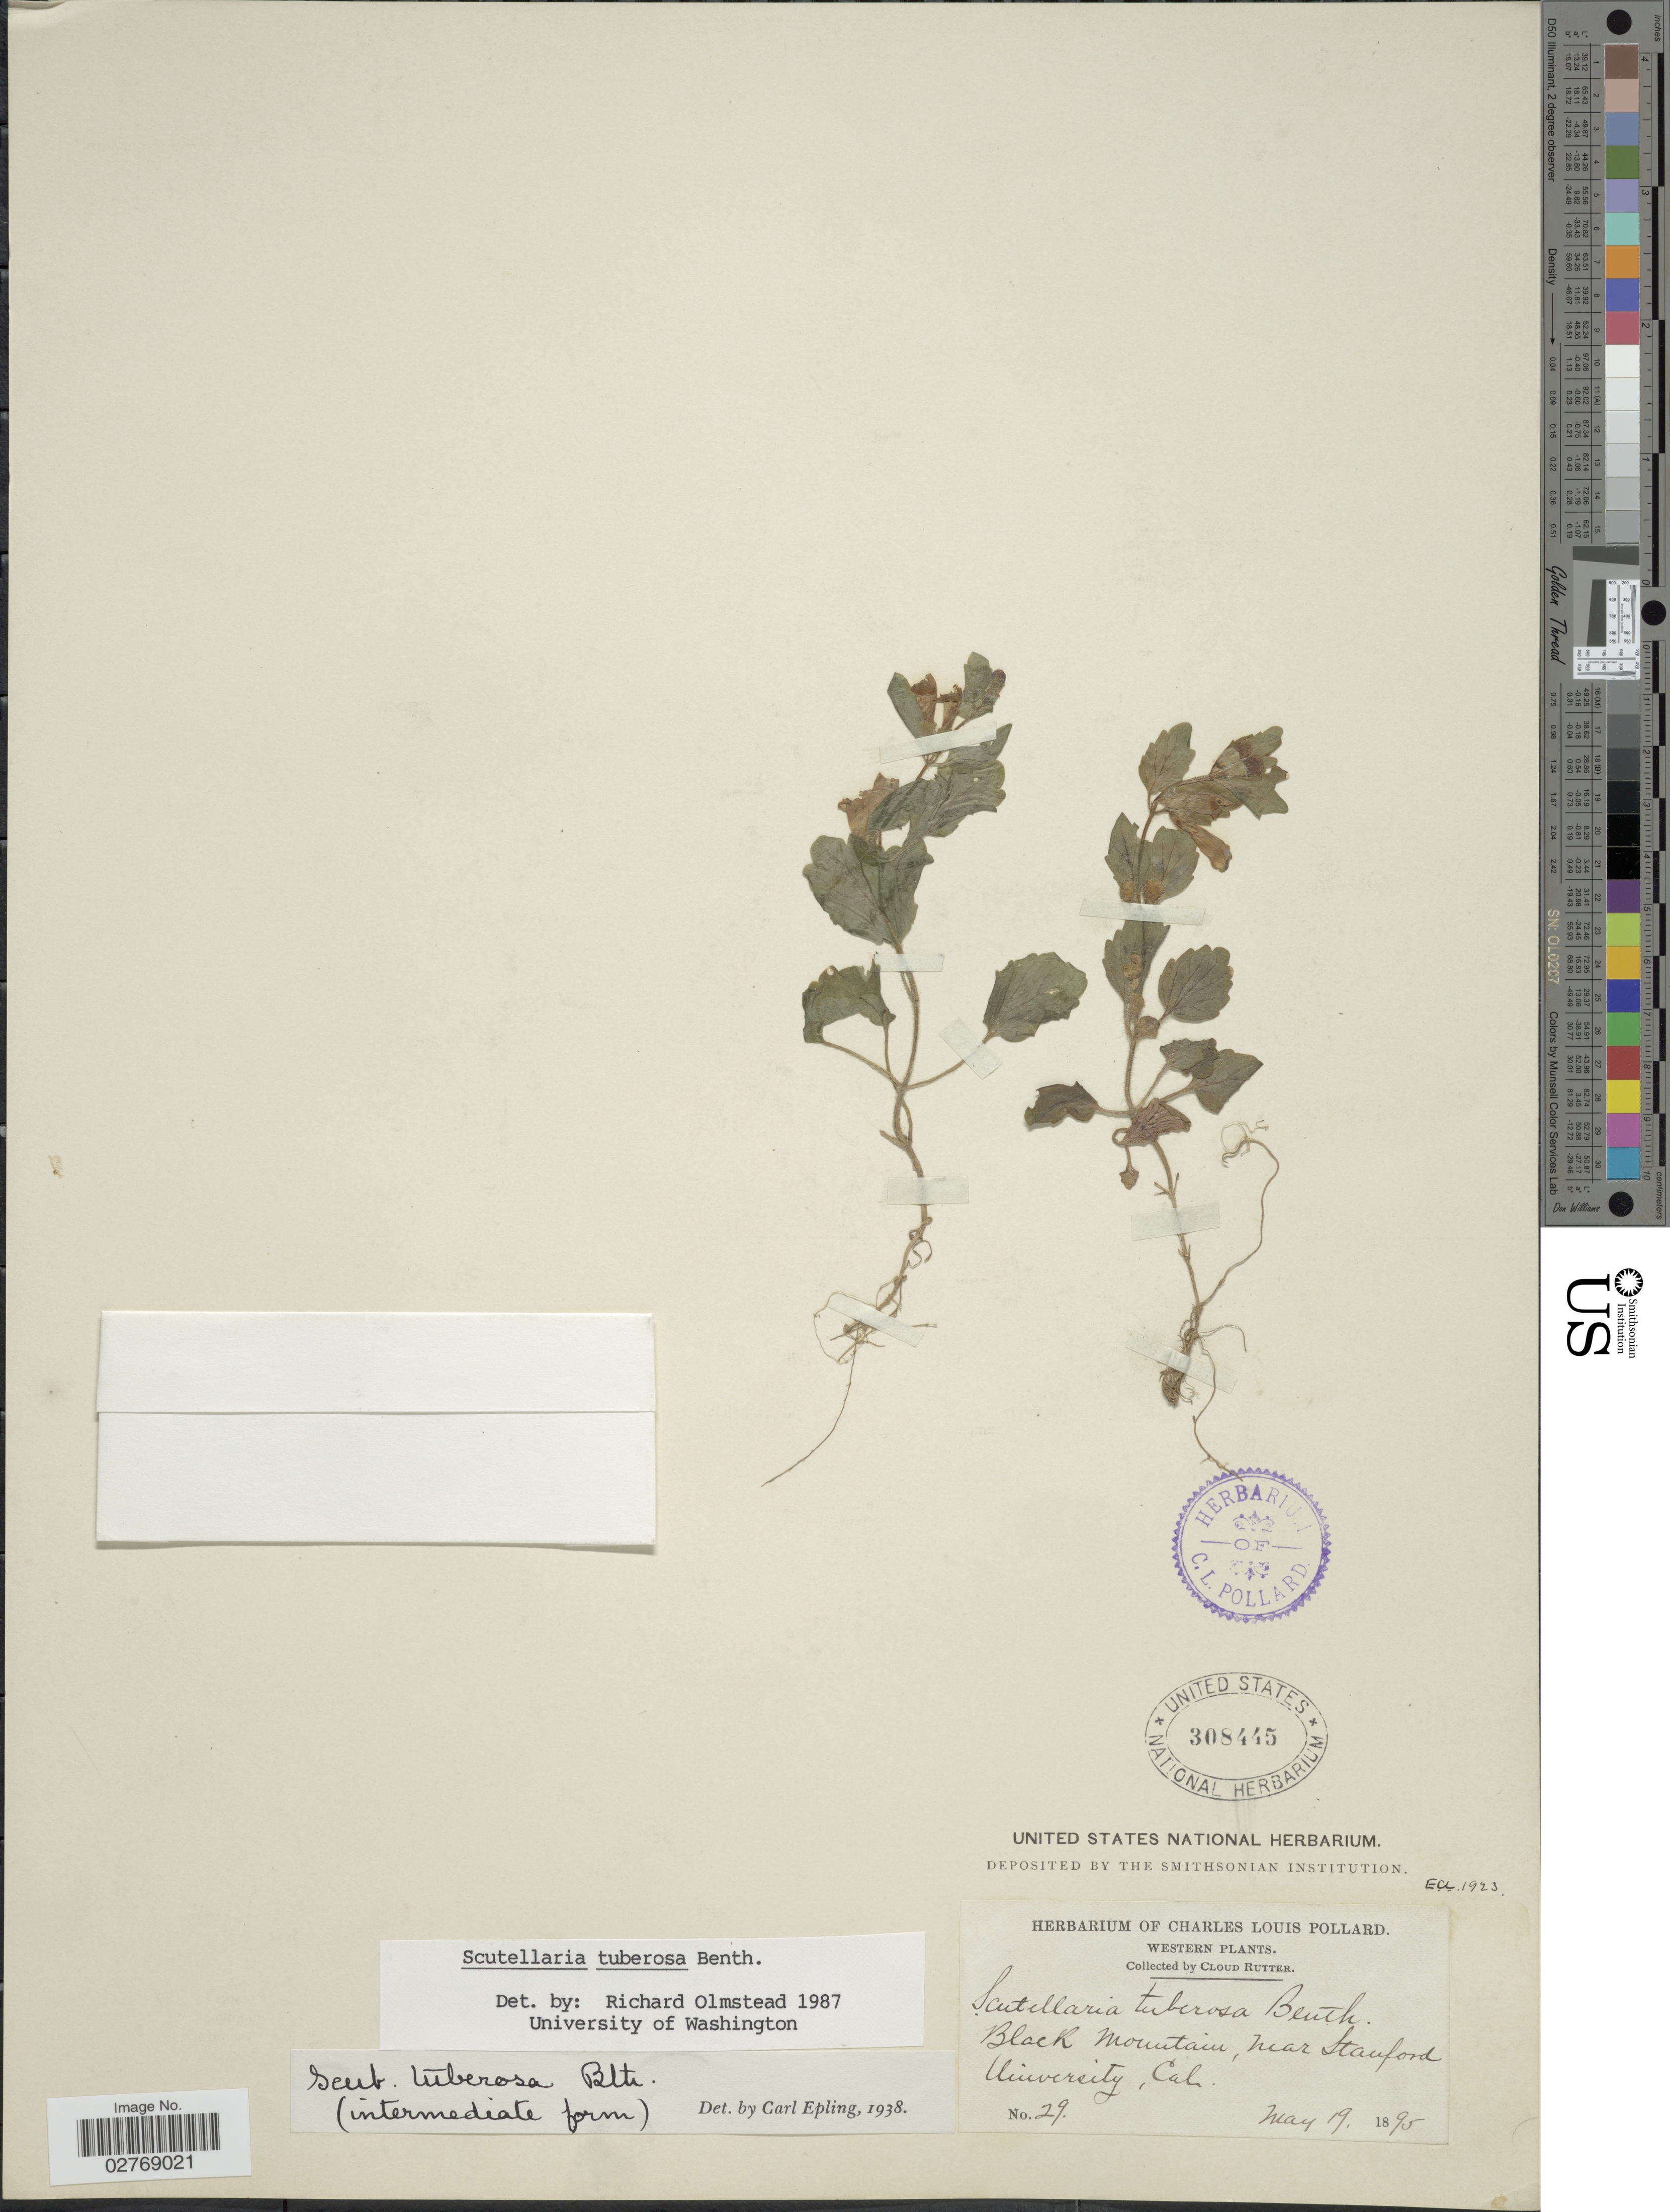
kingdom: Plantae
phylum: Tracheophyta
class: Magnoliopsida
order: Lamiales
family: Lamiaceae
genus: Scutellaria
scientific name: Scutellaria tuberosa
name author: Benth.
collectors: C. Rutter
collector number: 29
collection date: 1895-05-19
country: United States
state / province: California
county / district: Santa Clara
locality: Western, Black Mountain, Near Stanford University.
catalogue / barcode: US 308445